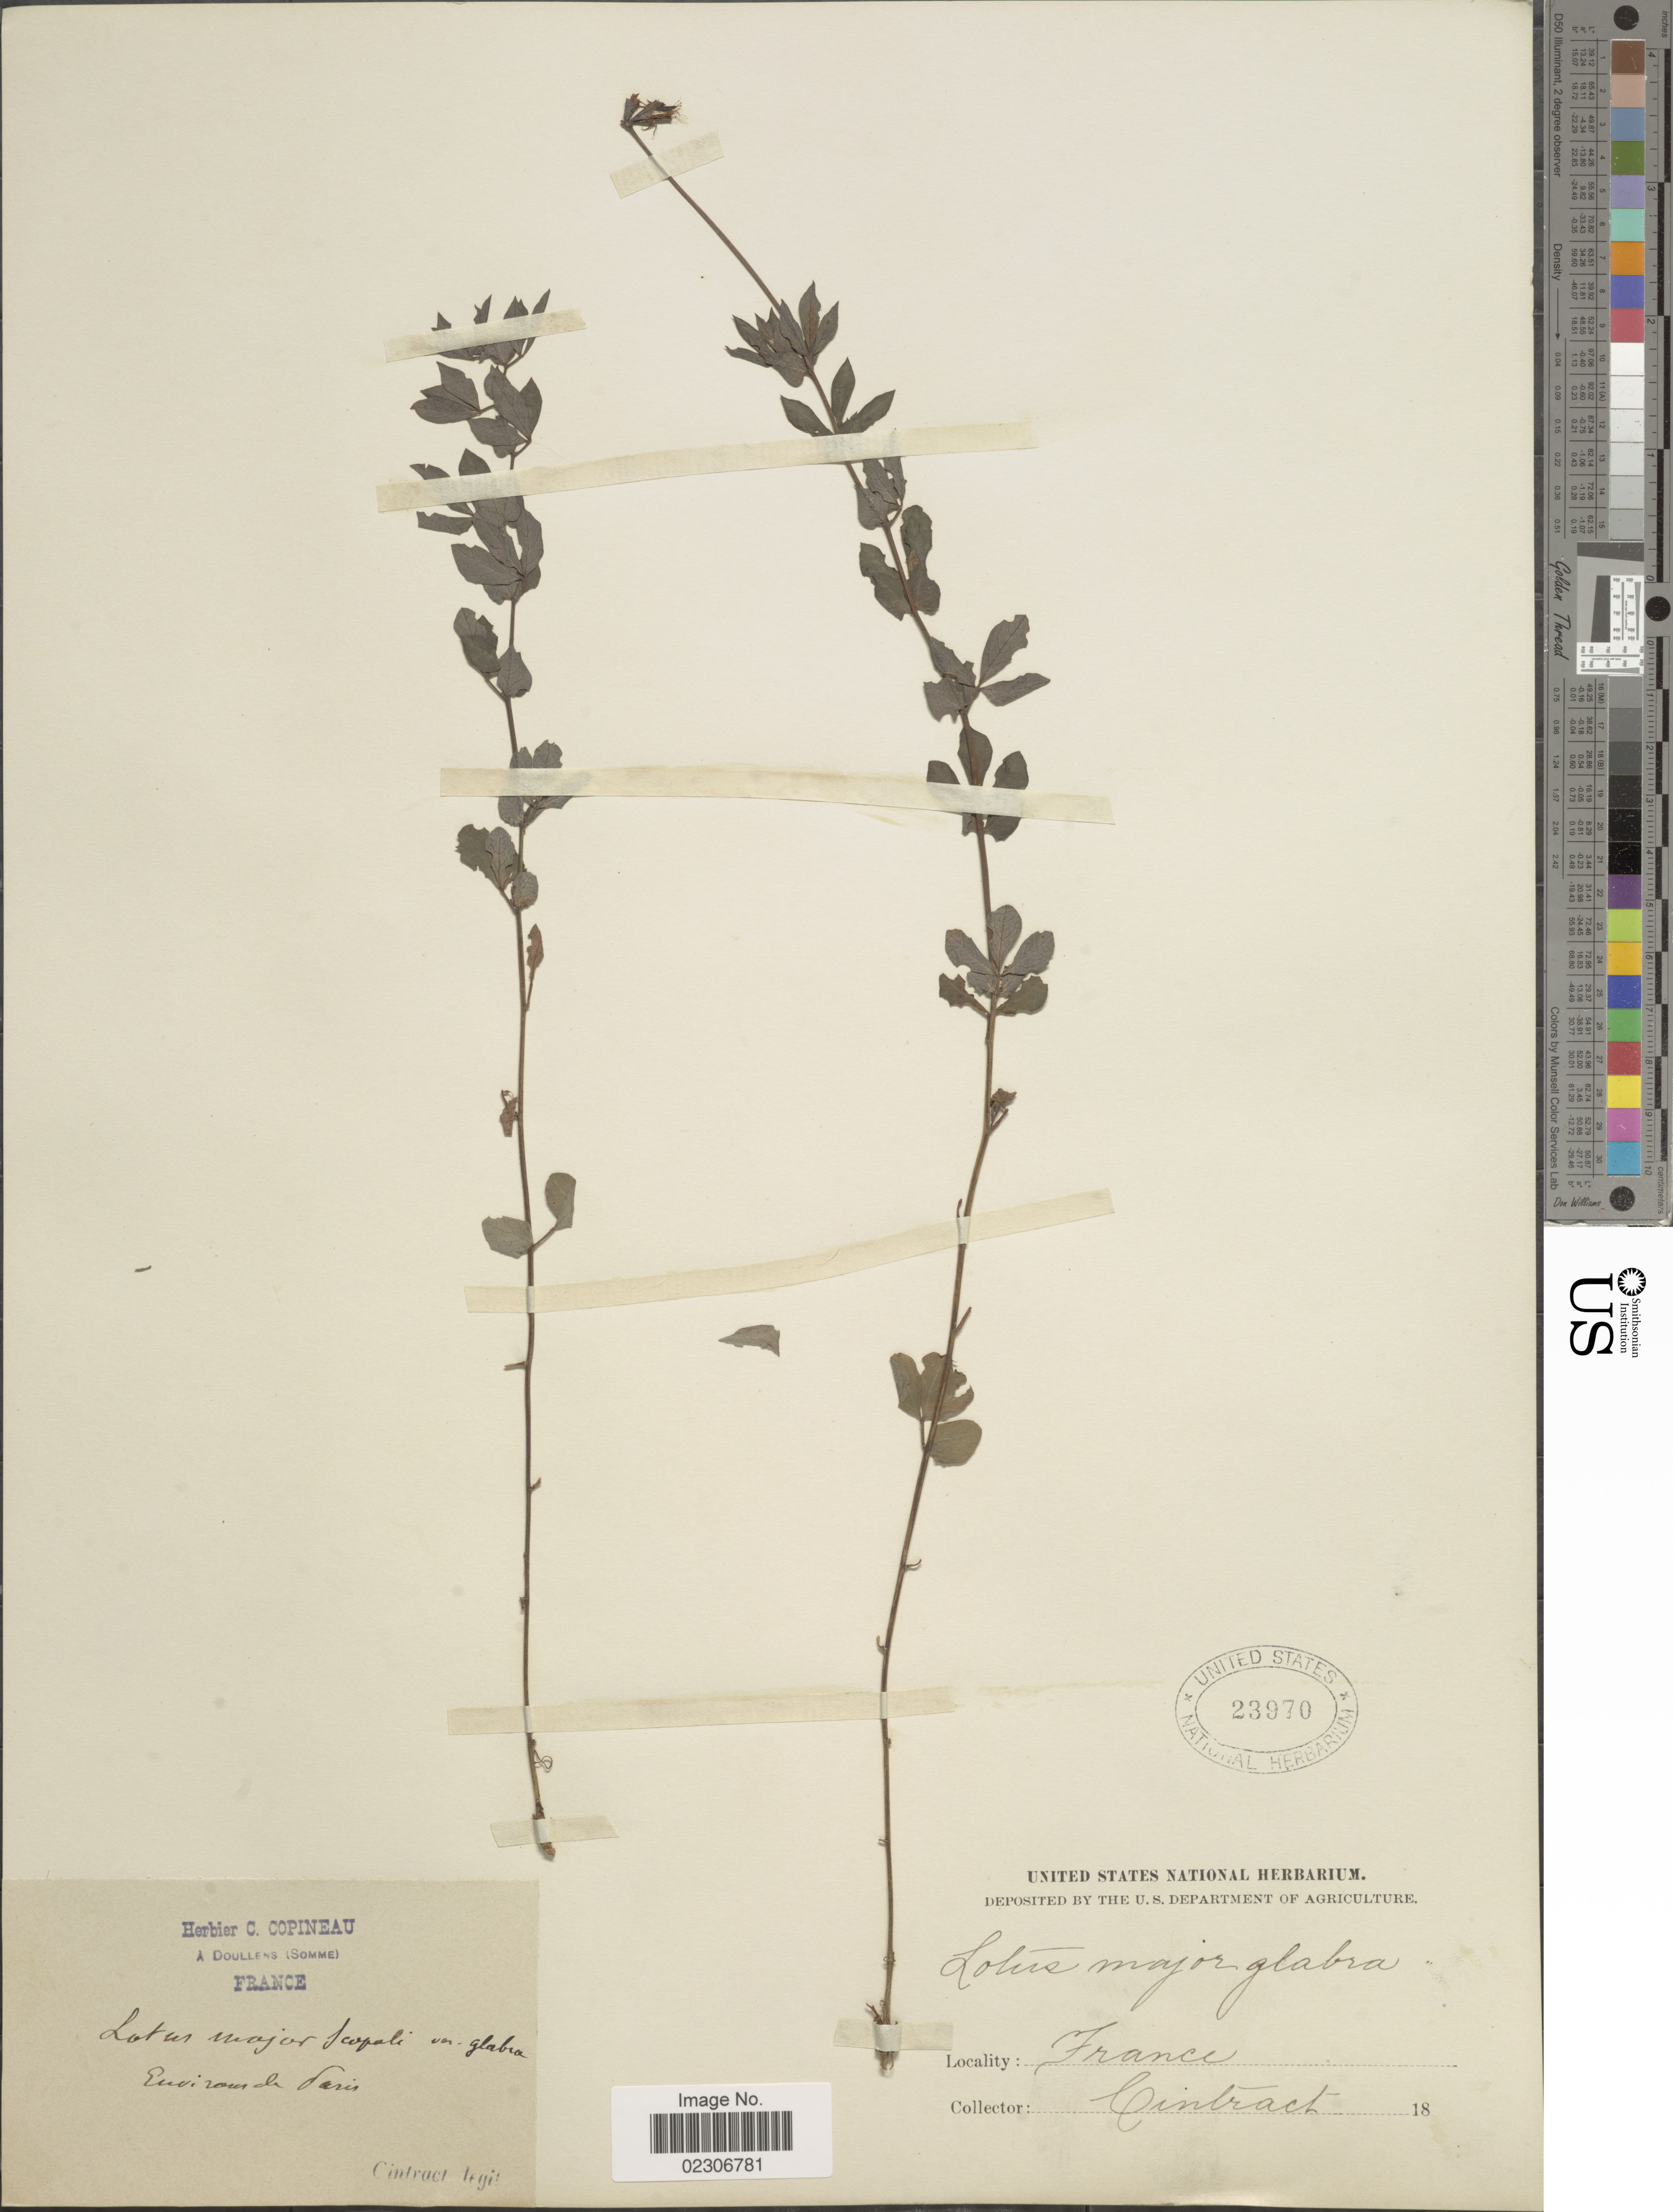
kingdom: Plantae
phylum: Tracheophyta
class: Magnoliopsida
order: Fabales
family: Fabaceae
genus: Lotus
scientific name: Lotus major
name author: Sm.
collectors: Cintract, --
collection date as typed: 18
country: France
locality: France, Environs de Paris.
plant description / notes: Corrected "Enviromder Peris" to "Environs de Paris"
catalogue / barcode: US 23970